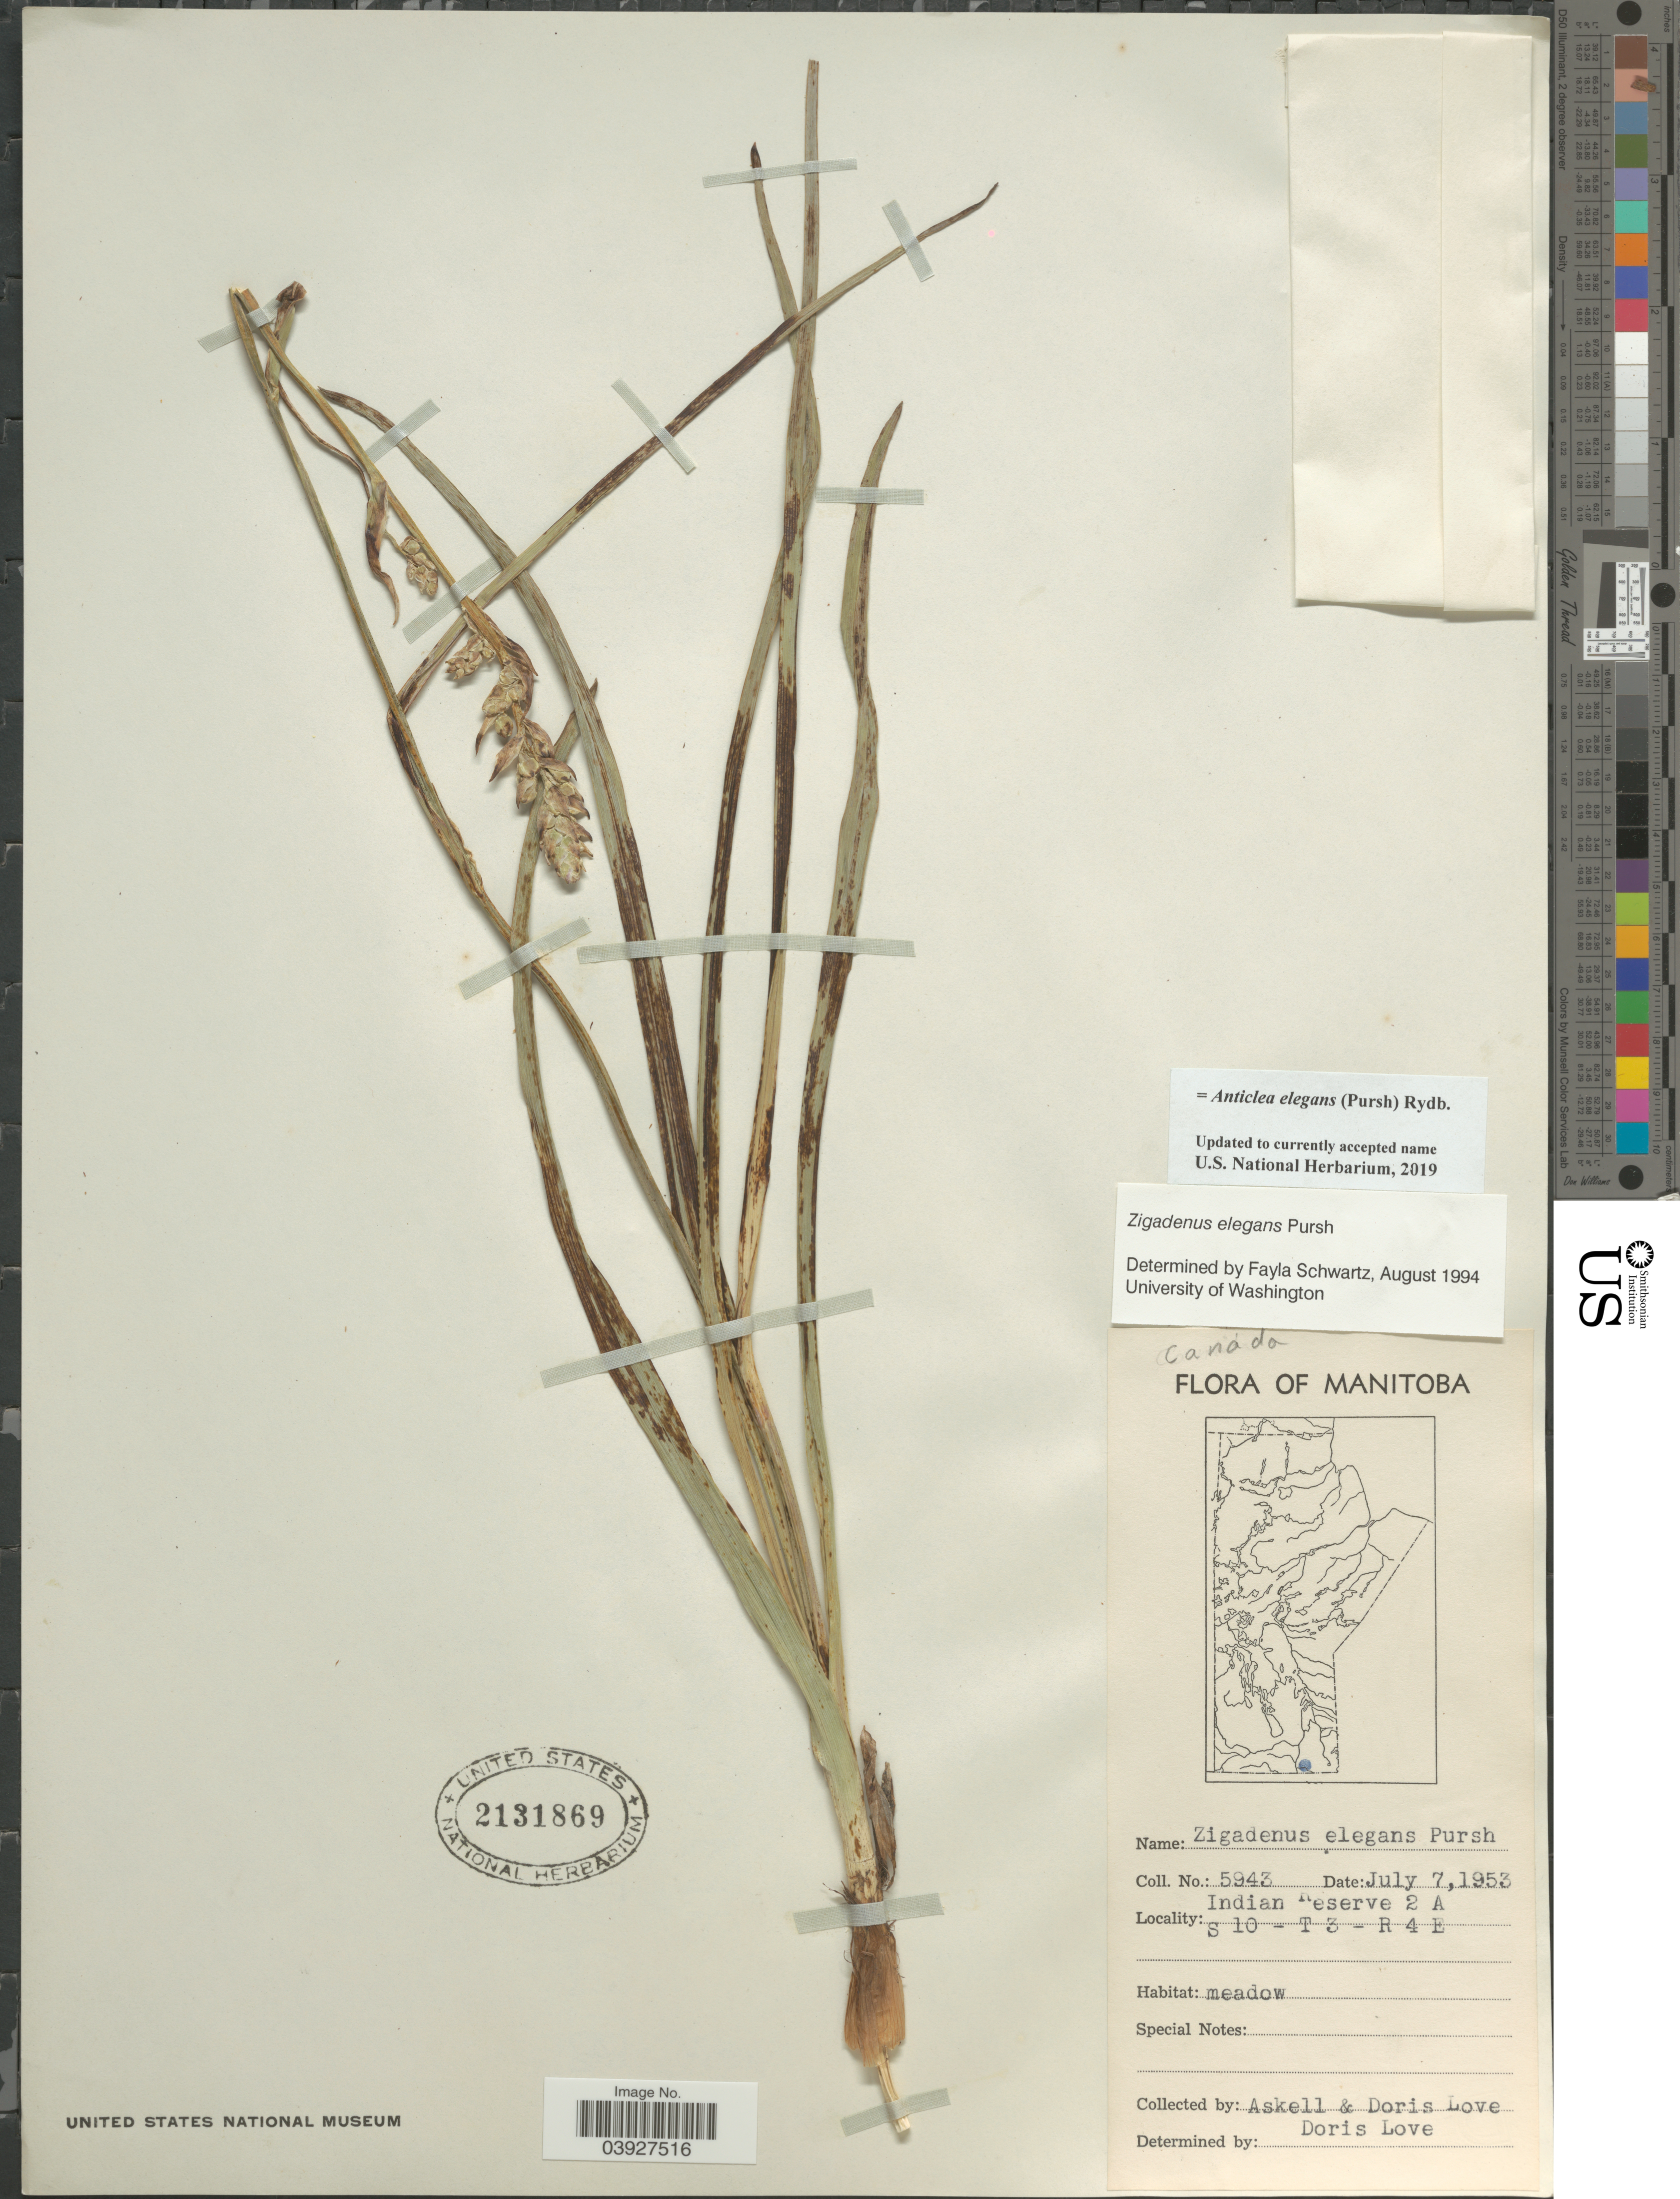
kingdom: Plantae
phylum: Tracheophyta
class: Liliopsida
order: Liliales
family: Melanthiaceae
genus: Anticlea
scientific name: Anticlea elegans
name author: (Pursh) Rydb.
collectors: Á. Löve & D. Löve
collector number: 5943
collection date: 1953-07-07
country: Canada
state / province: Manitoba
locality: Indian Reserve 2 A S 10 - T 3 - R 4 E.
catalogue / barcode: US 2131869